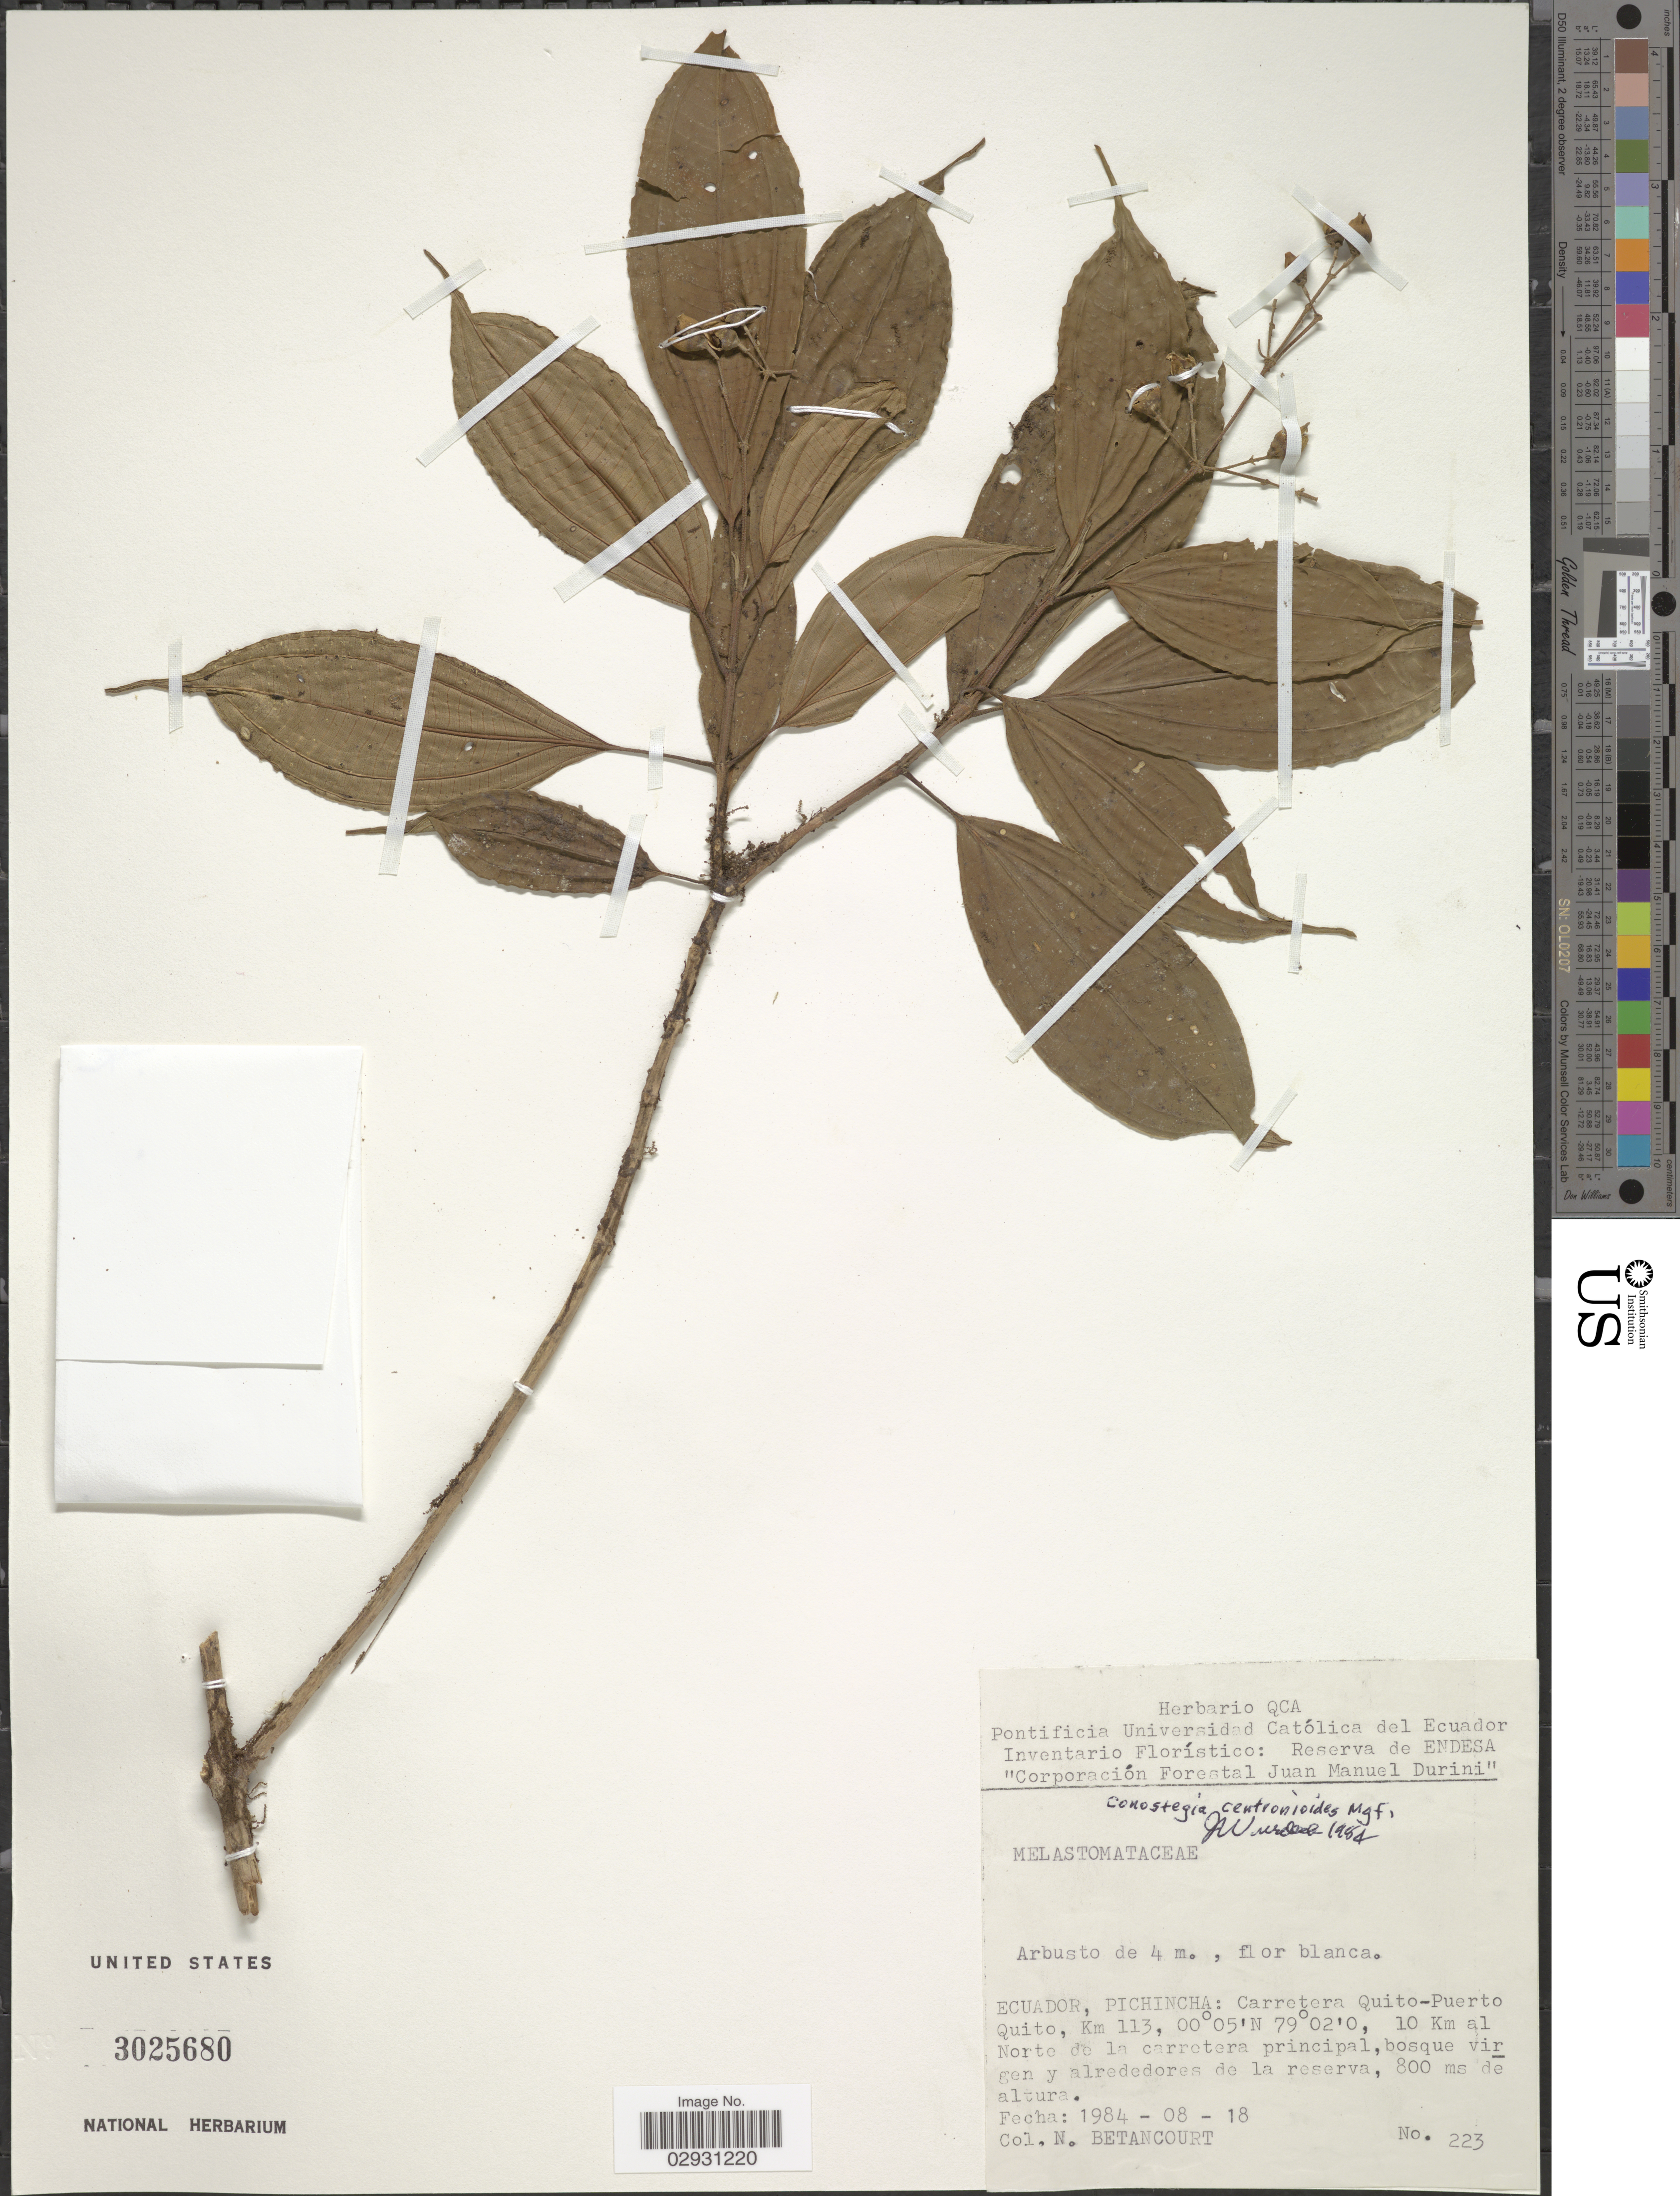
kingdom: Plantae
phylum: Tracheophyta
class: Magnoliopsida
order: Myrtales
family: Melastomataceae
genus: Conostegia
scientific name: Conostegia centronioides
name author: Markgr.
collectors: N. Betancourt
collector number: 223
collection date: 1984-08-18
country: Ecuador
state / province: Pichincha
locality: Carretera Quito-Puerto Quito, Km 113, 10 Km al Norte de la carretera principal.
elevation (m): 800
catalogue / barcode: US 3025680